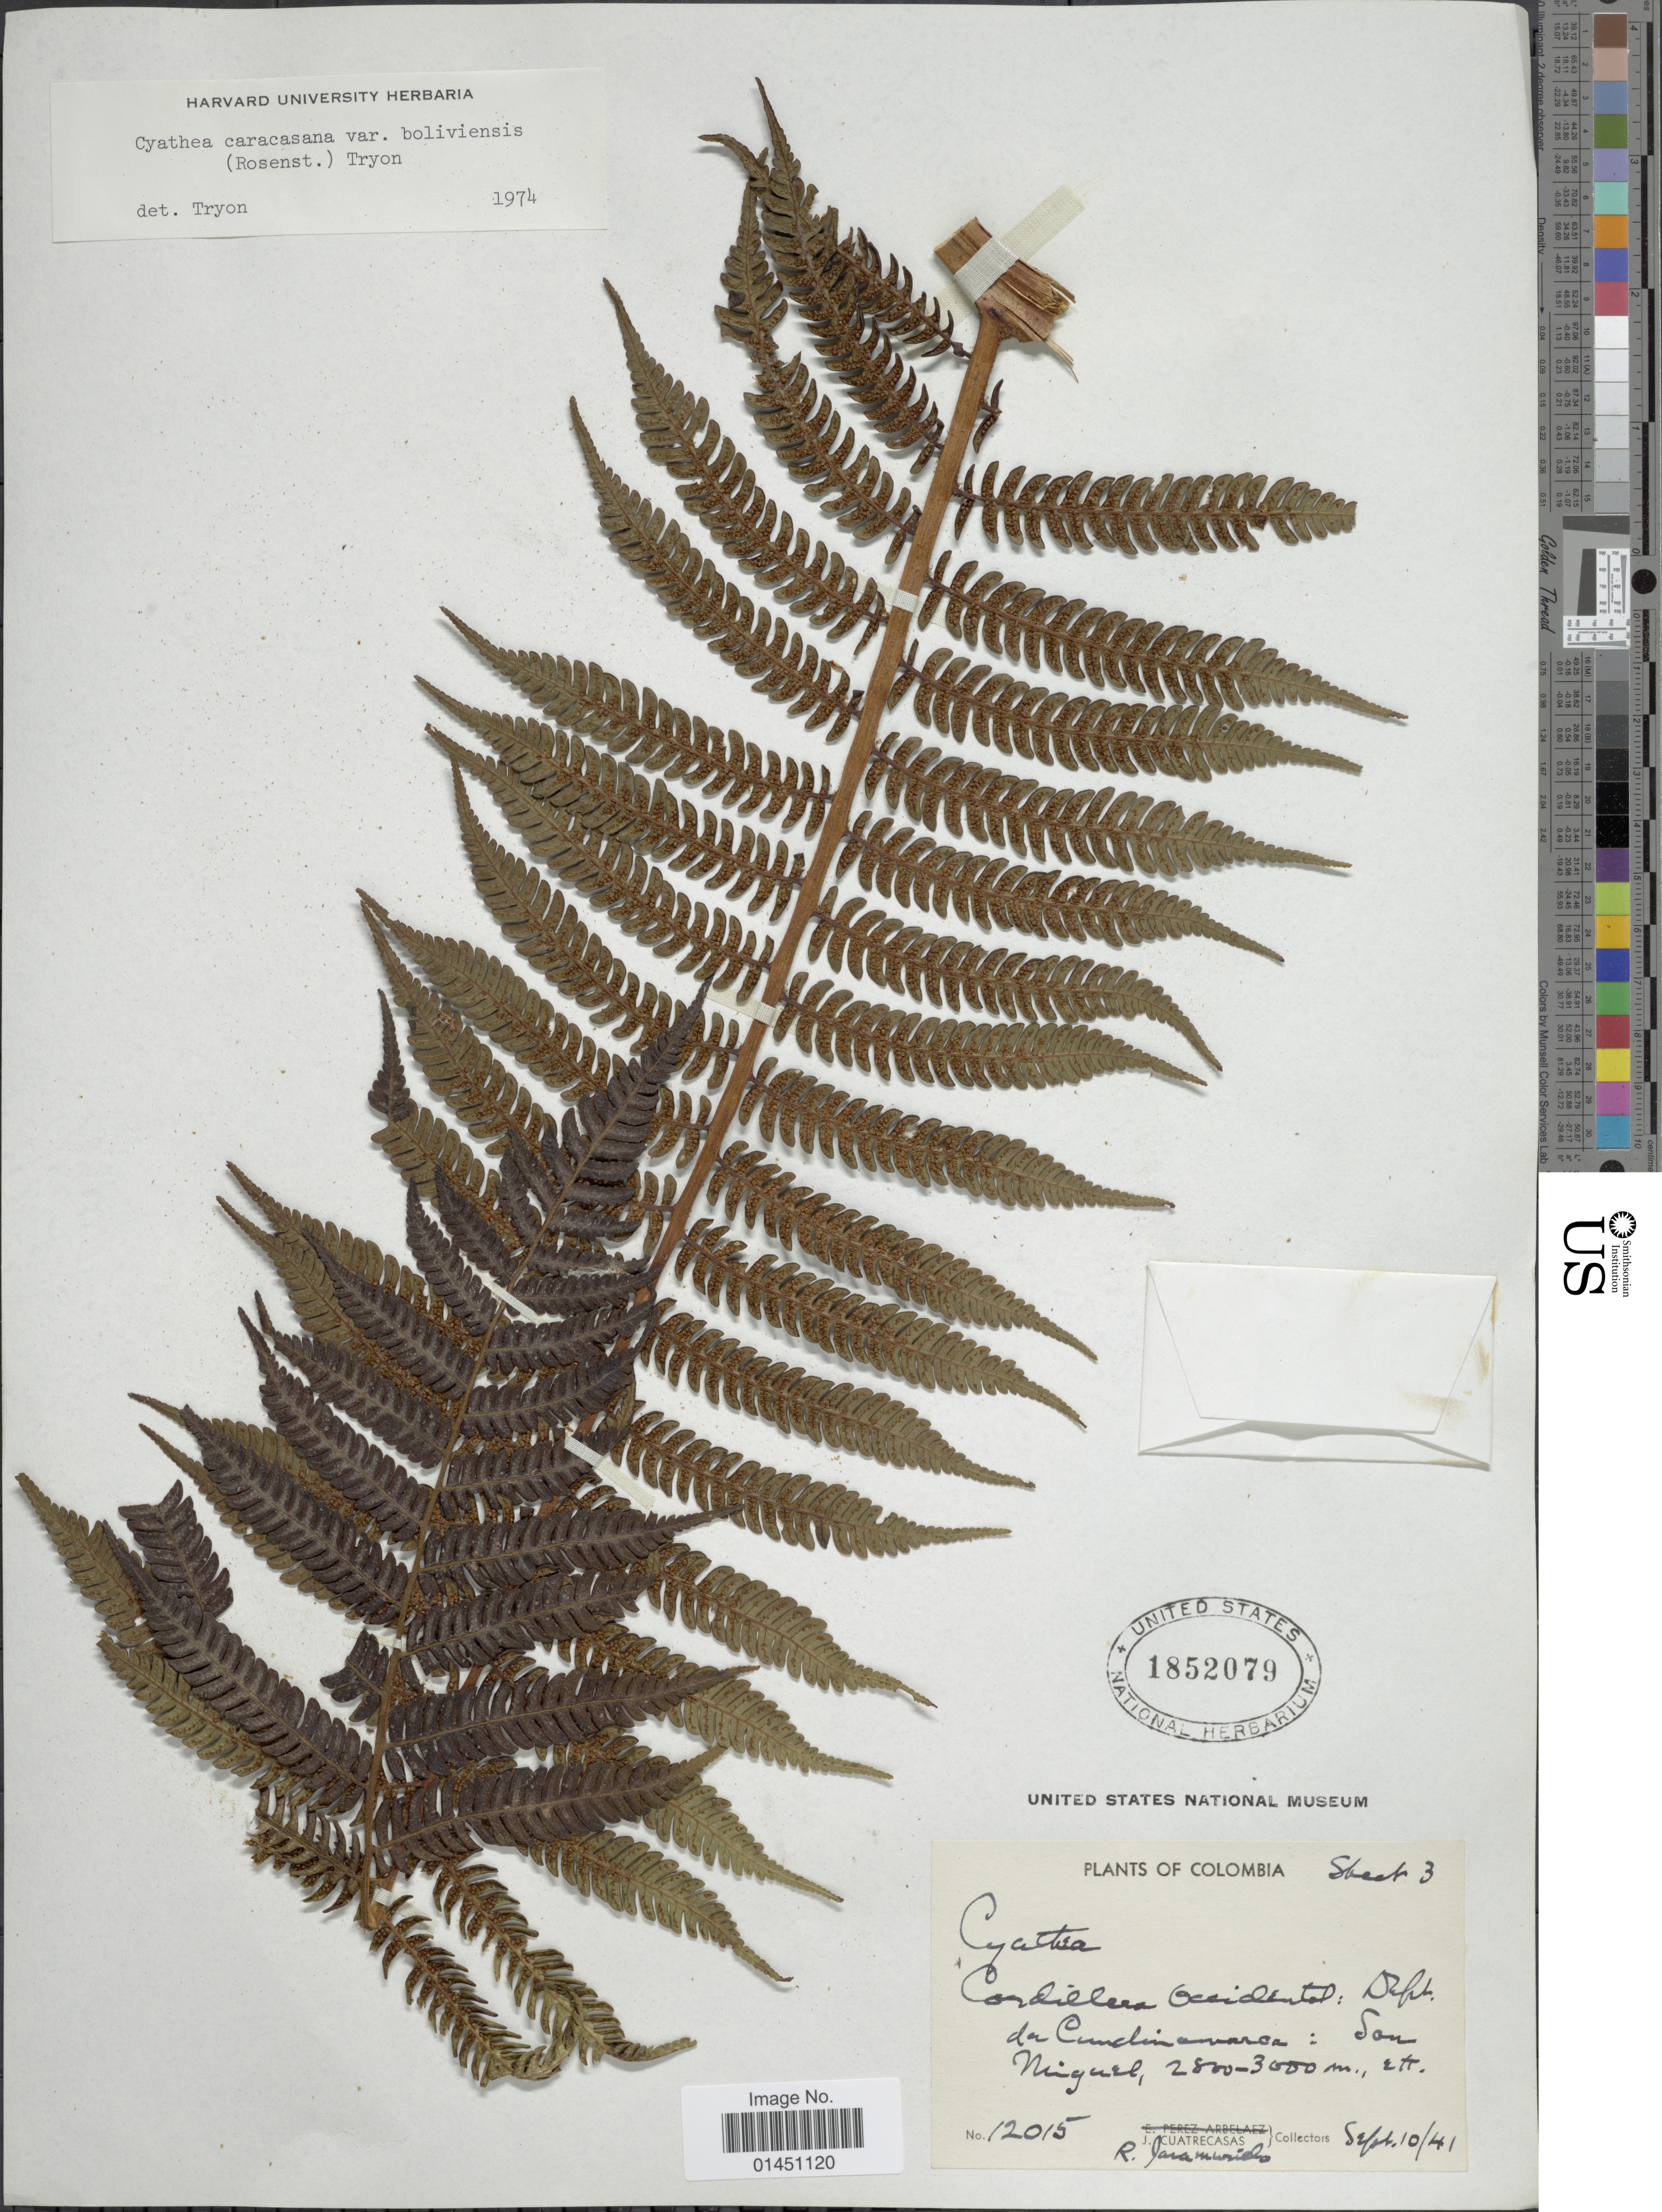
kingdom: Plantae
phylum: Tracheophyta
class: Polypodiopsida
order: Cyatheales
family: Cyatheaceae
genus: Cyathea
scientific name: Cyathea caracasana var. boliviensis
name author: (Rosenst.) R.M. Tryon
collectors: J. Cuatrecasas & R. Jaramillo M.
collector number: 12015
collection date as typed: Transcribed d/m/y: 10/9/41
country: Colombia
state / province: Cundinamarca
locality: Cordillera Oriental, San Miguel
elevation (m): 2800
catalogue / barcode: US 1852079